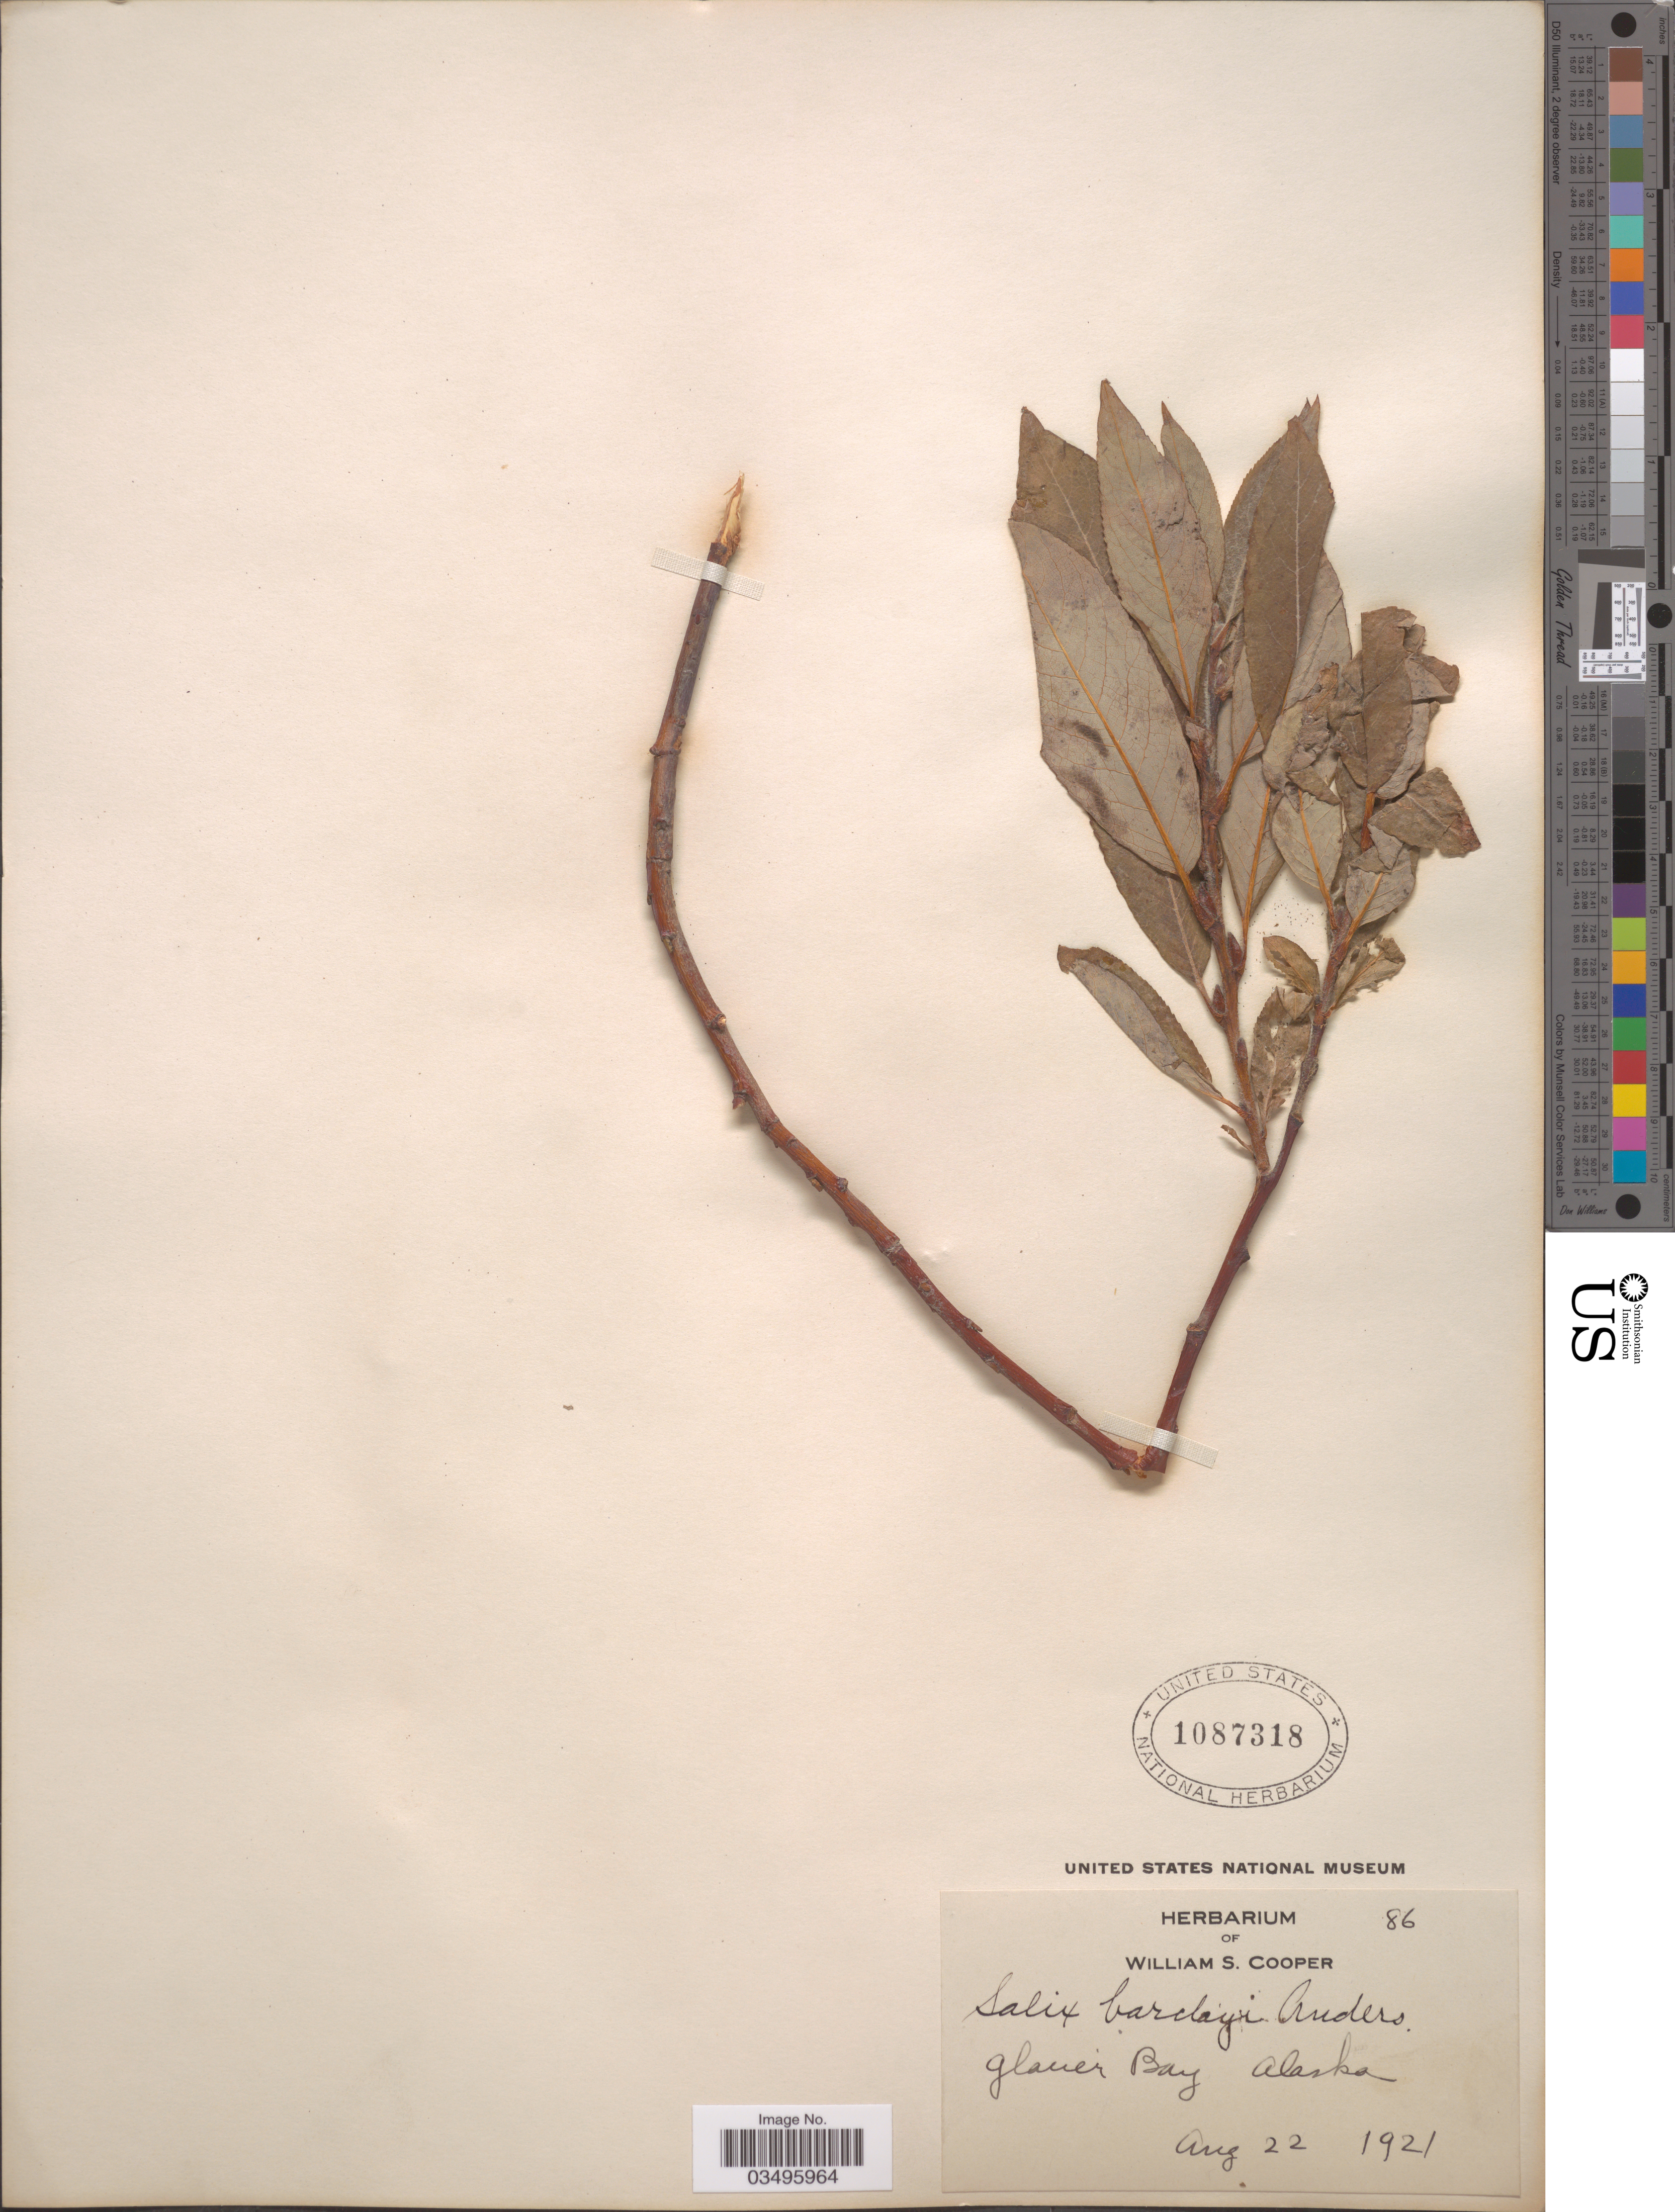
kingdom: Plantae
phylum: Tracheophyta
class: Magnoliopsida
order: Malpighiales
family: Salicaceae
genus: Salix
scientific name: Salix barclayi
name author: Andersson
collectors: ex Herb. William S. Cooper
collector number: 86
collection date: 1921-08-22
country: United States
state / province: Alaska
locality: Glacier Bay.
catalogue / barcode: US 1087318